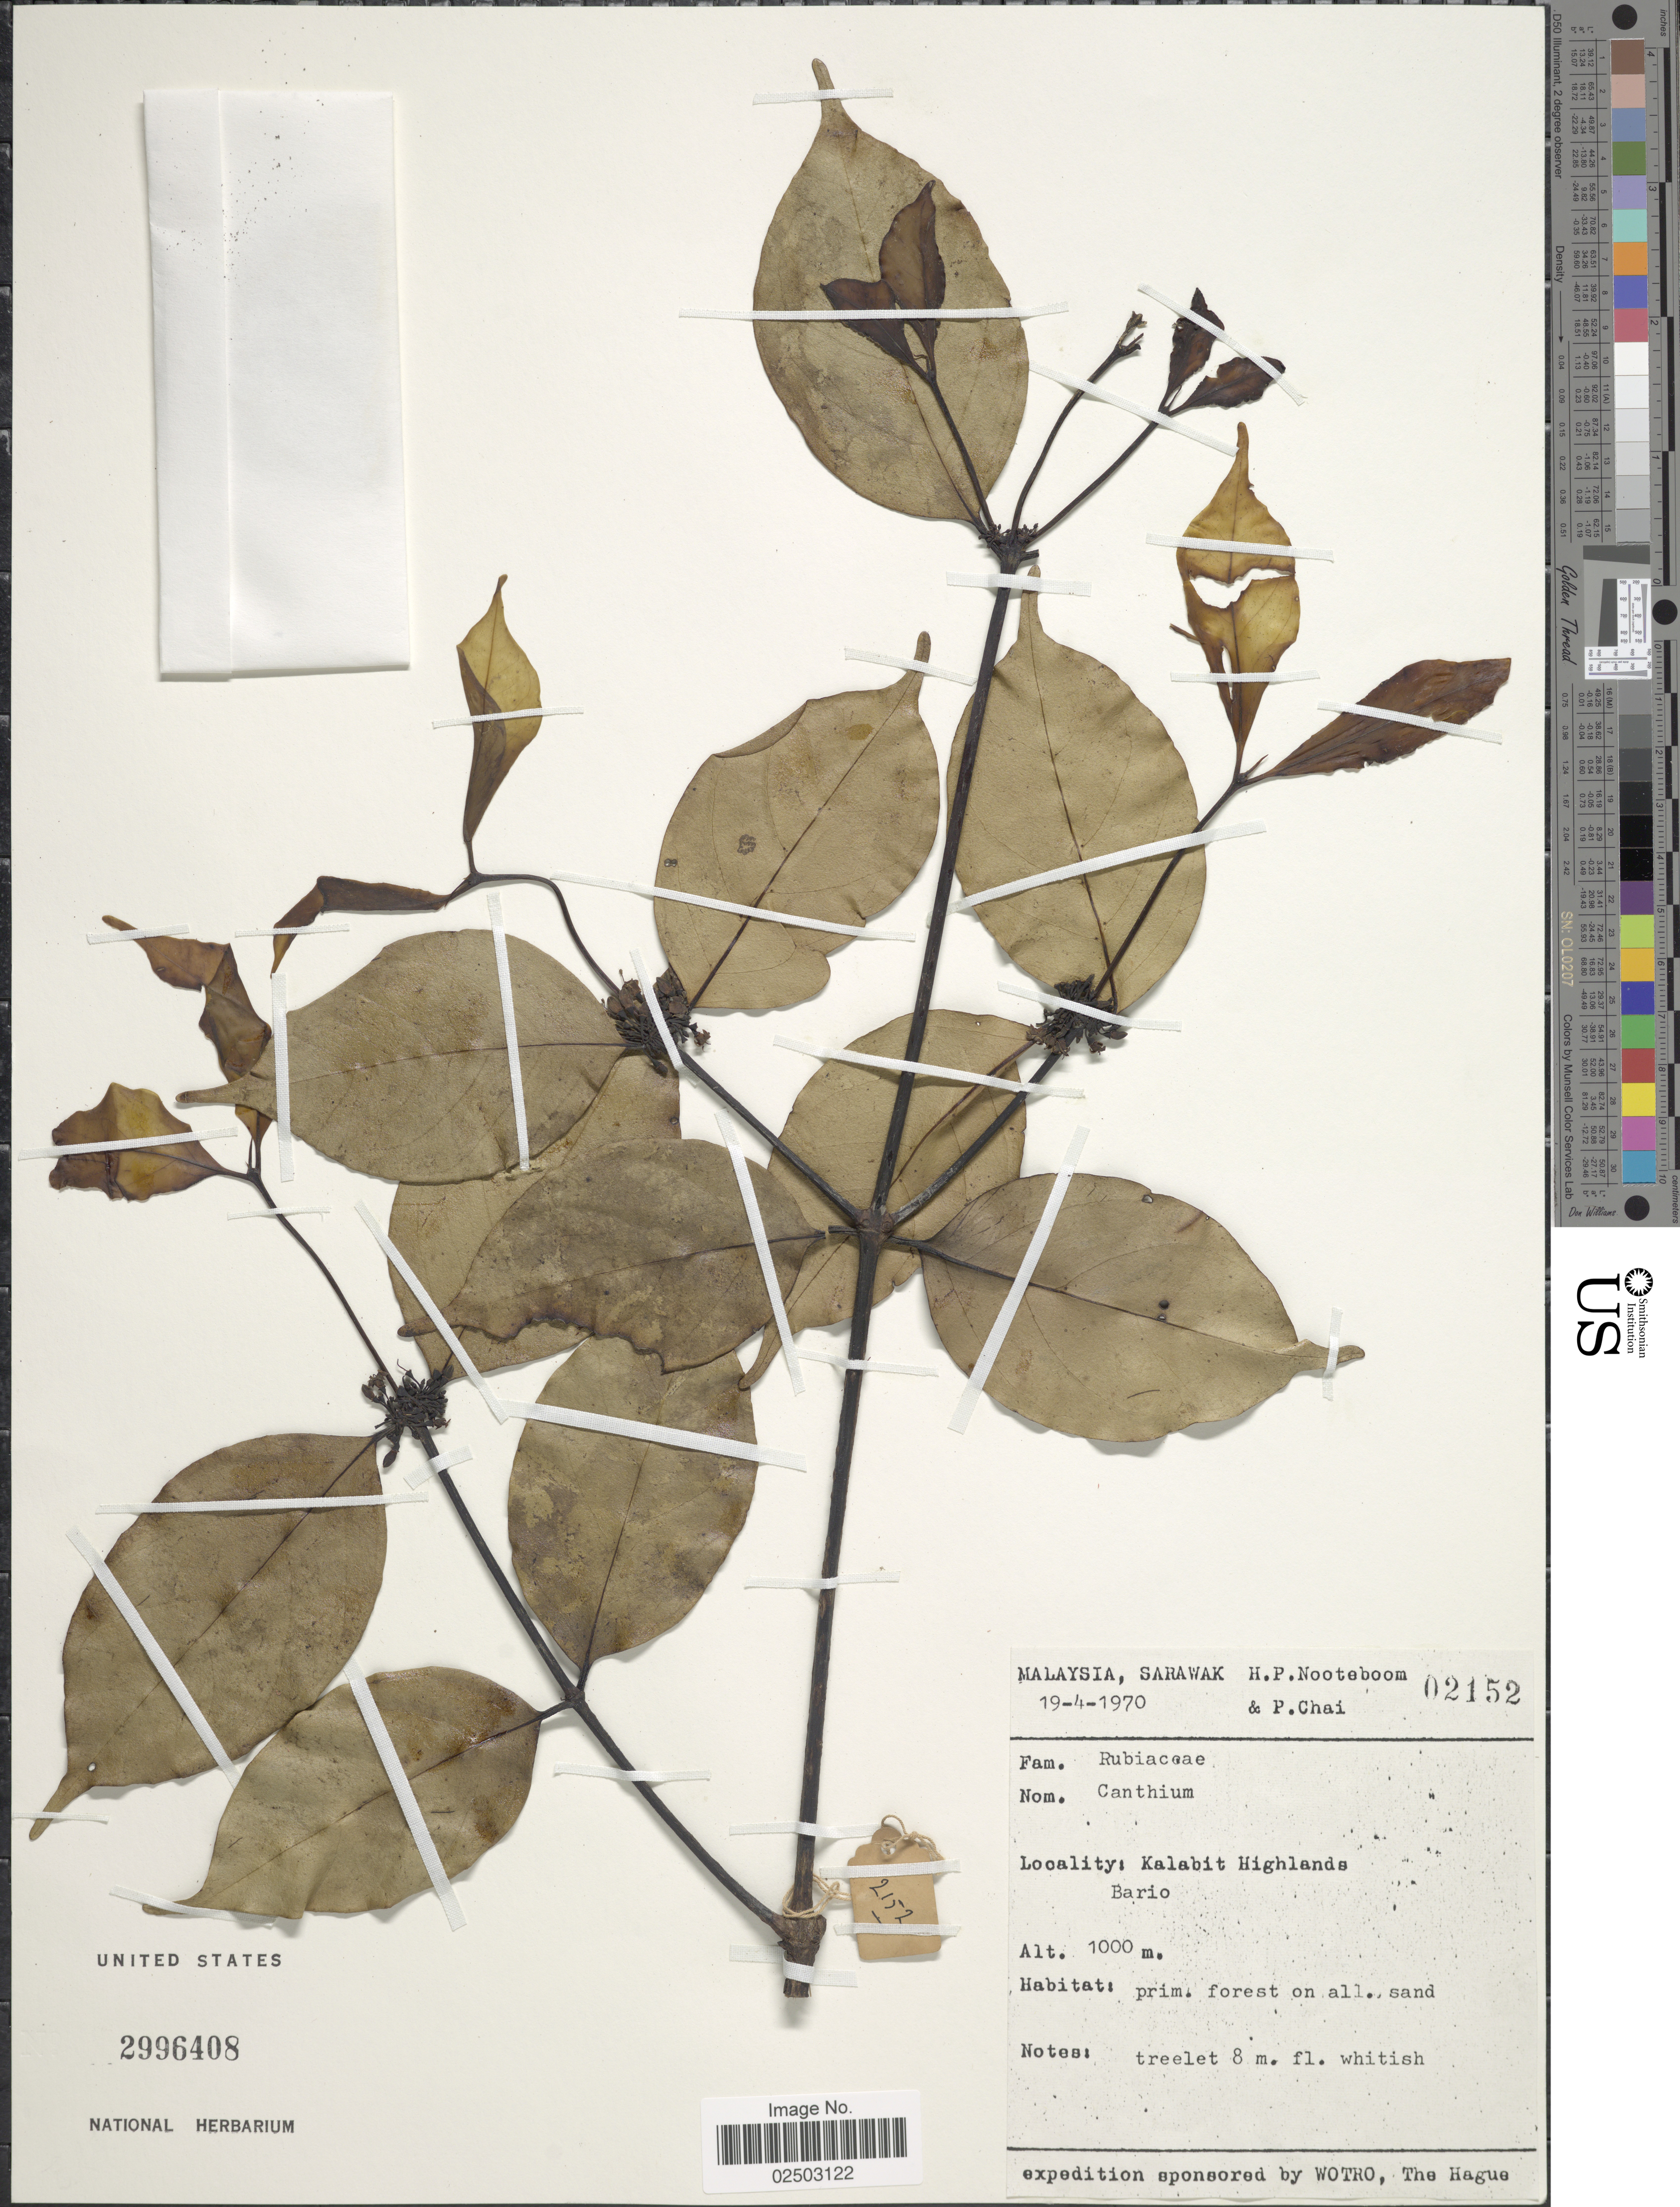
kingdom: Plantae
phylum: Tracheophyta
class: Magnoliopsida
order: Gentianales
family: Rubiaceae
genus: Bridsonia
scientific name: Bridsonia chamaedendrum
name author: (Kuntze) Verstraete & A.E. van Wyk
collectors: H. P. Nooteboom & P. Chai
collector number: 02152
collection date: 1970-04-19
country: Malaysia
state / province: Sarawak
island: Borneo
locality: Kalabit Highlands, Bario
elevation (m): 1000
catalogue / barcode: US 2996408